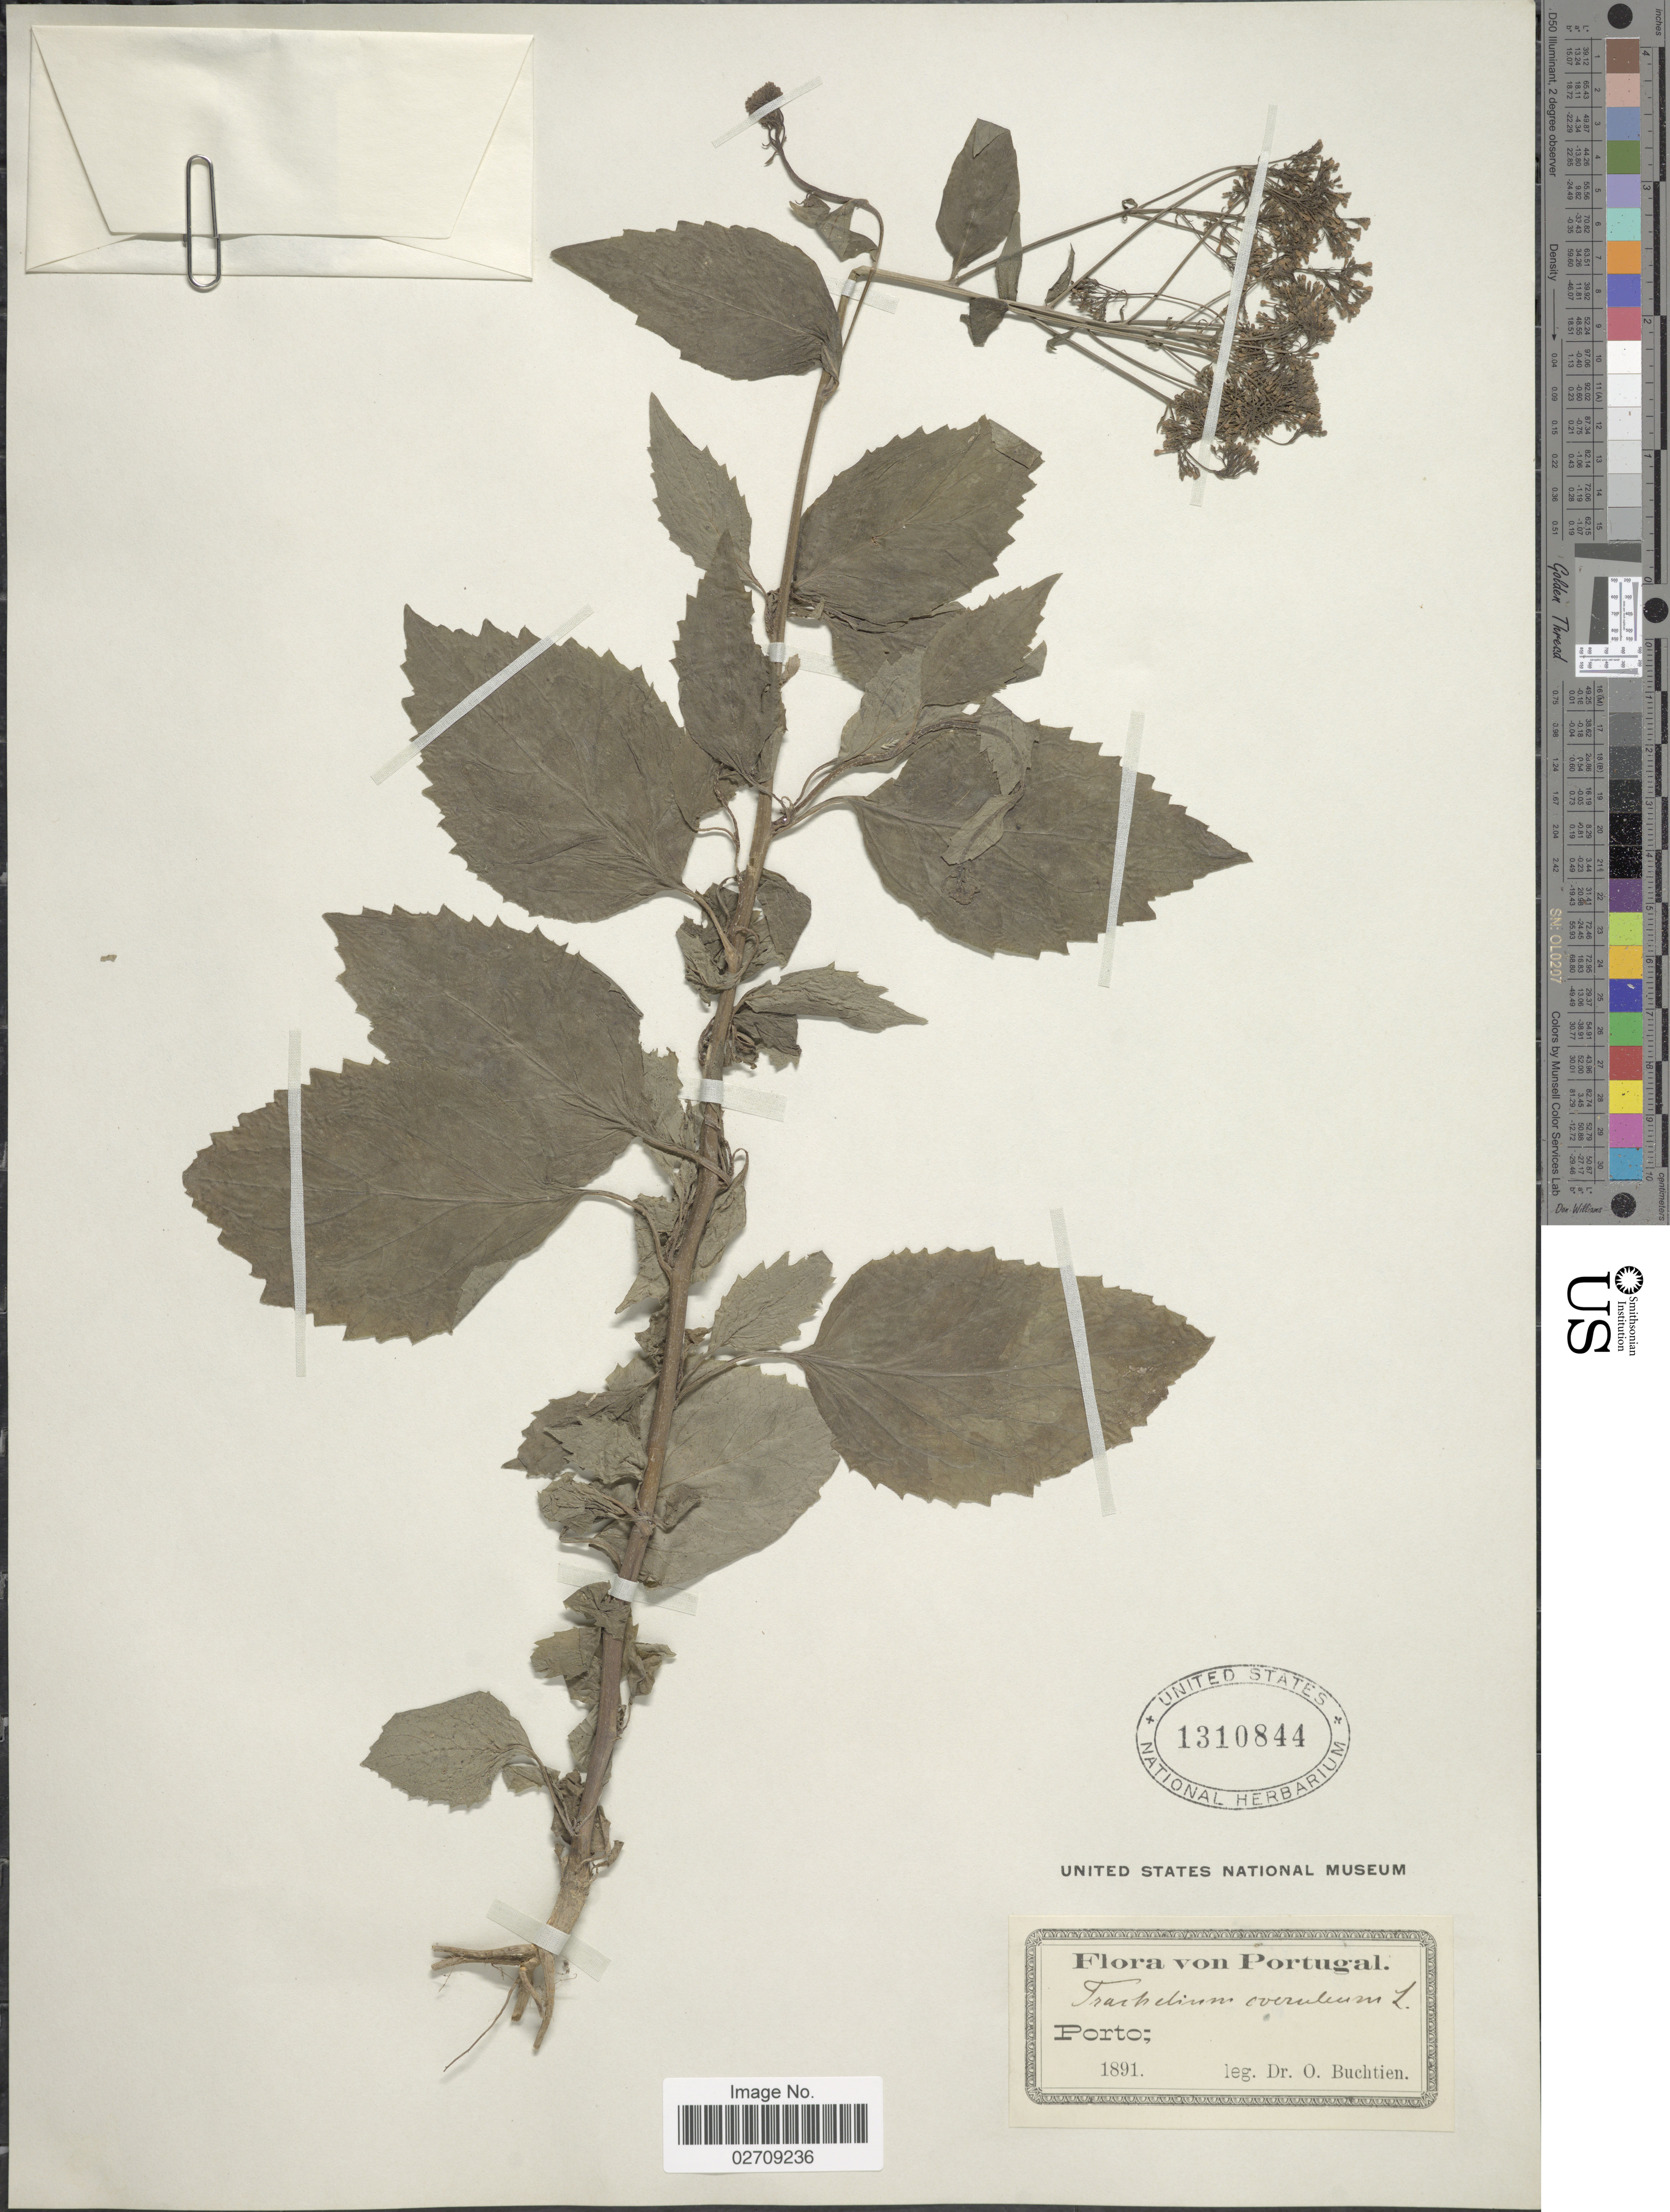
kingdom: Plantae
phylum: Tracheophyta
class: Magnoliopsida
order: Asterales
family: Campanulaceae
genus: Trachelium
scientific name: Trachelium caeruleum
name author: L.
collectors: O. Buchtien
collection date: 1891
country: Portugal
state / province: Porto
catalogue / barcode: US 1310844